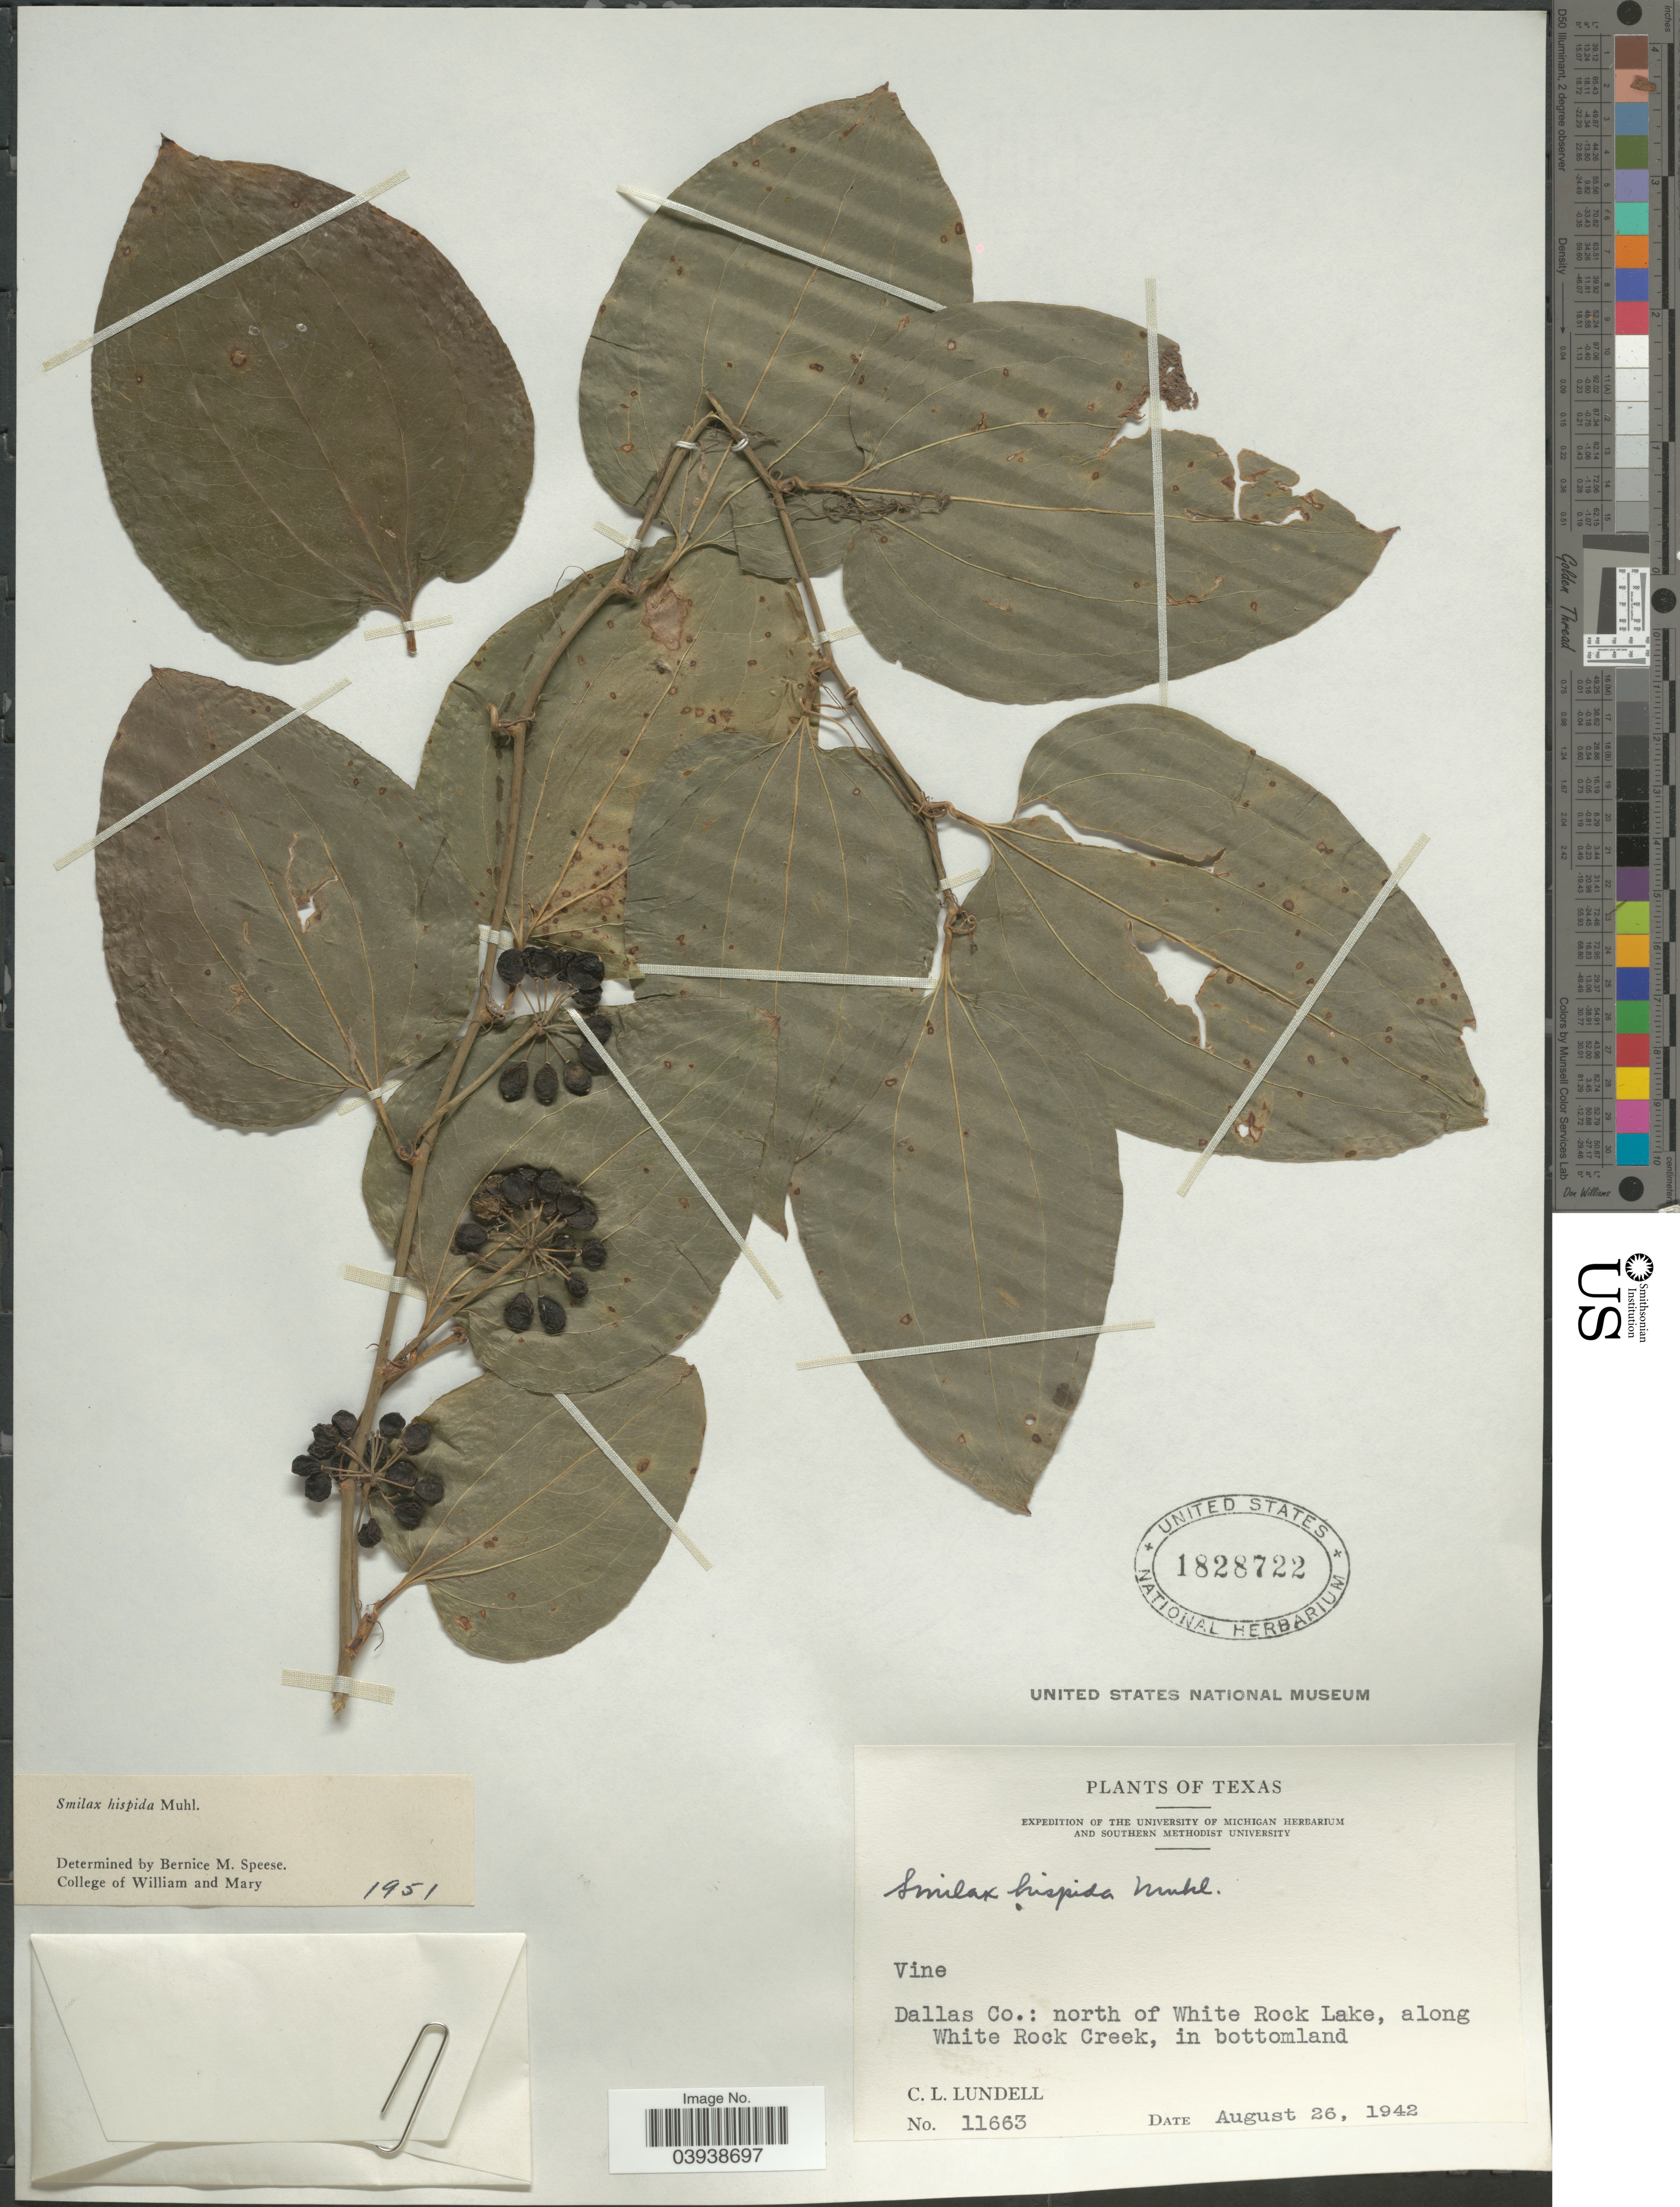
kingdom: Plantae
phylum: Tracheophyta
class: Liliopsida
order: Liliales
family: Smilacaceae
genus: Smilax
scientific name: Smilax hispida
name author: Raf.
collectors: C. L. Lundell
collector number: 11663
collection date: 1942-08-26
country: United States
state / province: Texas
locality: Dallas Co.: north of White Rock Lake, along White Rock Creek.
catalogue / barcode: US 1828722